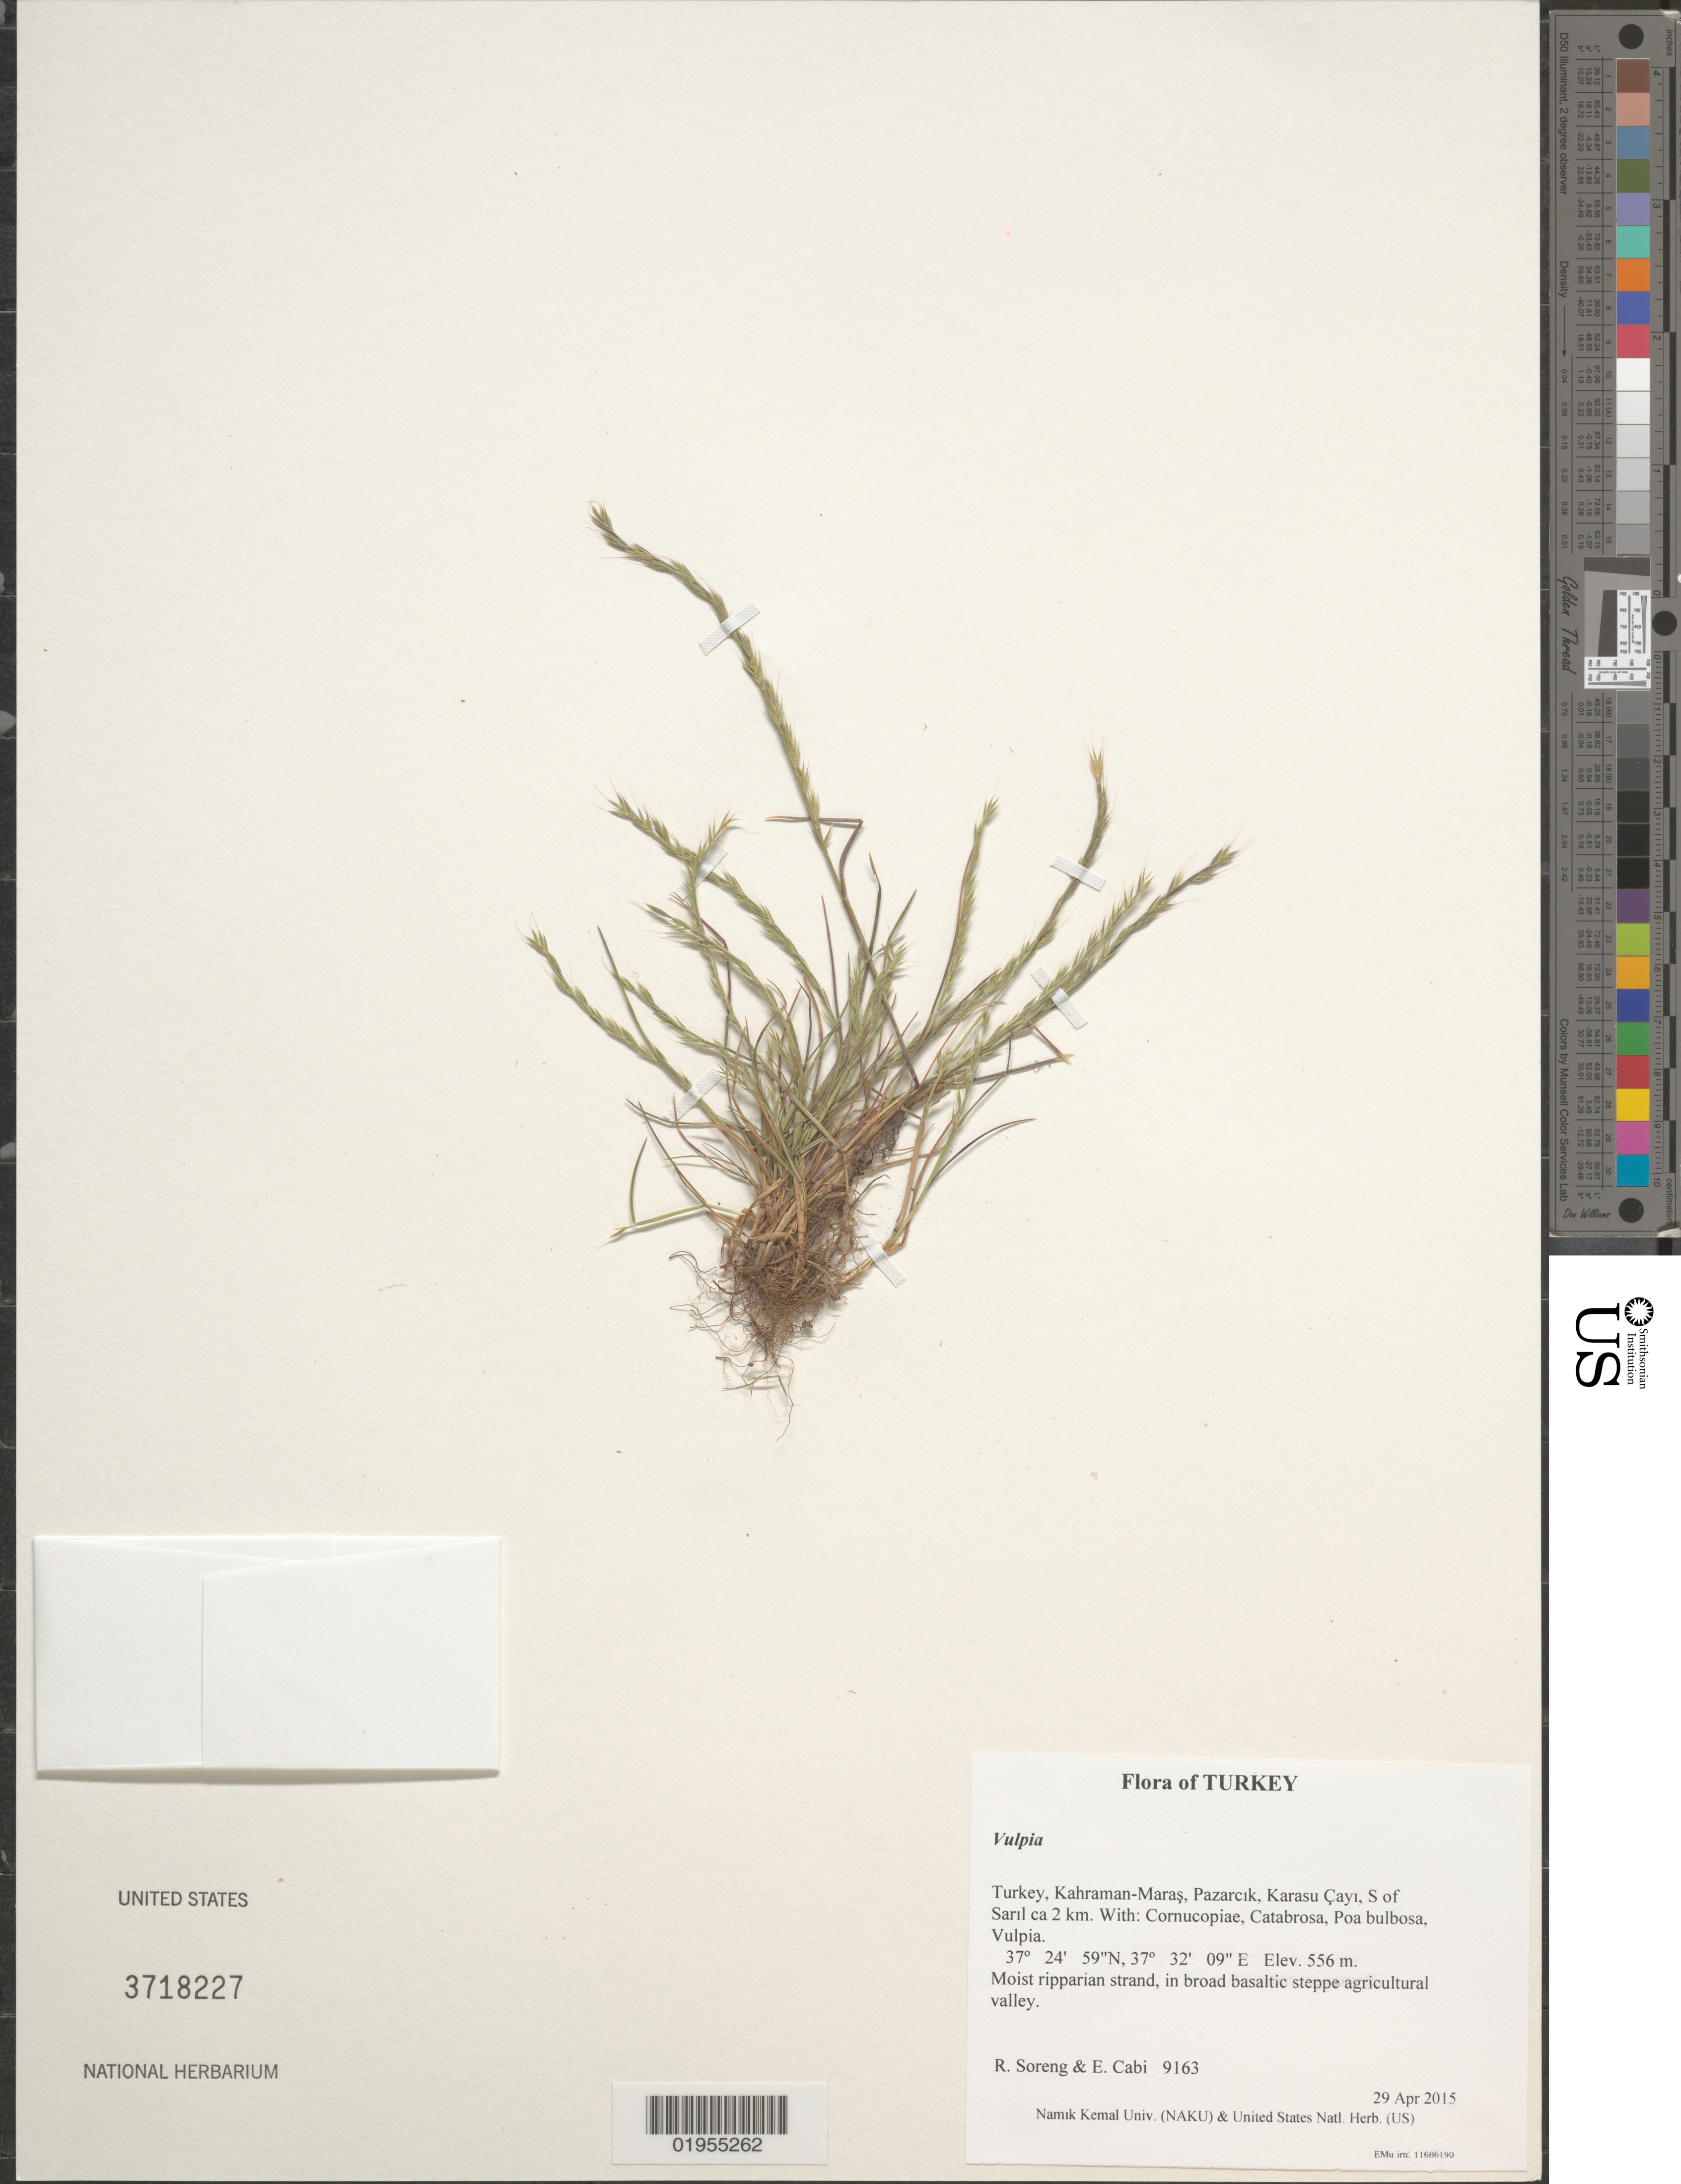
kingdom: Plantae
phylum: Tracheophyta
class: Liliopsida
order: Poales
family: Poaceae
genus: Vulpia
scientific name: Vulpia sp.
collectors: R. J. Soreng & E. Cabi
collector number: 9163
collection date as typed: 2015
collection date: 2015-04-29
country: Turkey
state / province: Kahramanmaras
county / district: Pazarcik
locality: Karasu Cay, S of Sarikoy ca 2 km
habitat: Moist ripparian strand, in broad basaltic steppe agricultural valley,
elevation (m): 556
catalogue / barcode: US 3718227